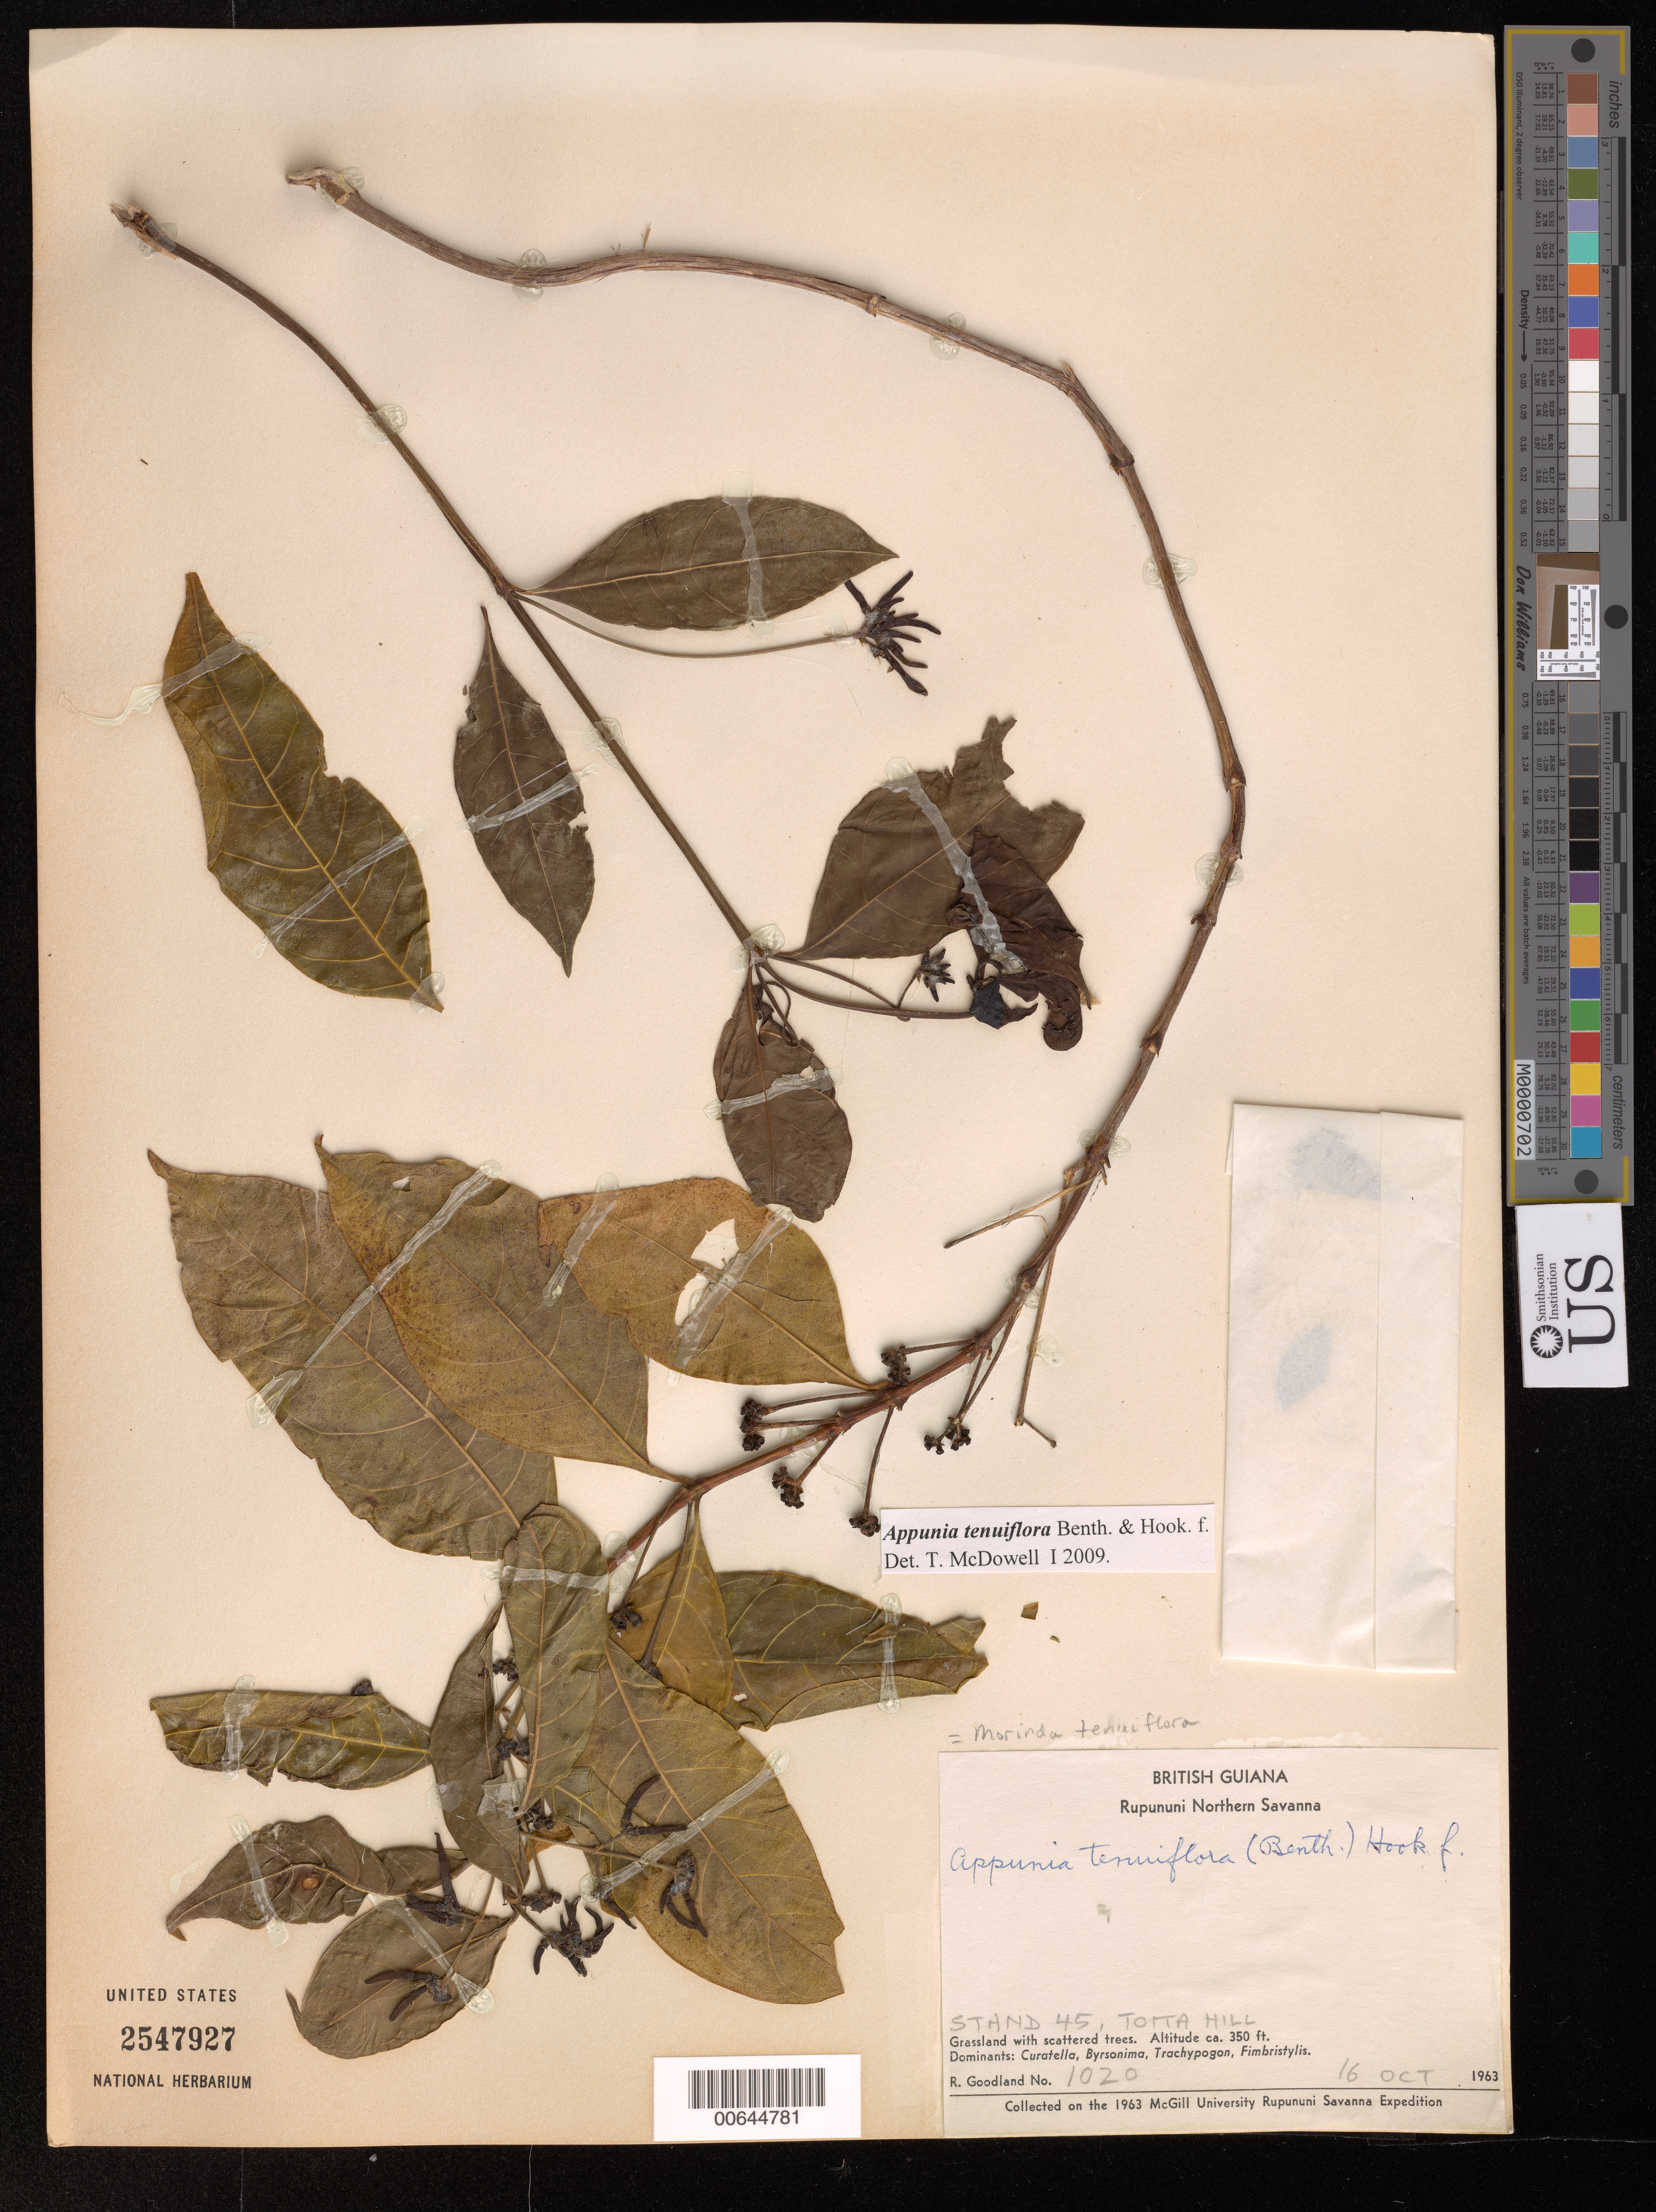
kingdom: Plantae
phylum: Tracheophyta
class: Magnoliopsida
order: Gentianales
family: Rubiaceae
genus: Appunia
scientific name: Appunia tenuiflora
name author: (Benth.) Hook. f. ex B.D. Jacks.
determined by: McDowell, T.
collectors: R. Goodland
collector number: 1020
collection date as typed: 16-Oct-63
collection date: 1963-10-16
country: Guyana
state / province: U. Takutu-U. Essequibo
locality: Rupununi Northern Savanna, Toka Hill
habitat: Grassland with scattered trees. Dominants: Curatella, Byrsonima, Trachypogon, Fimbristylis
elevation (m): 107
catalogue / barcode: US 2547927